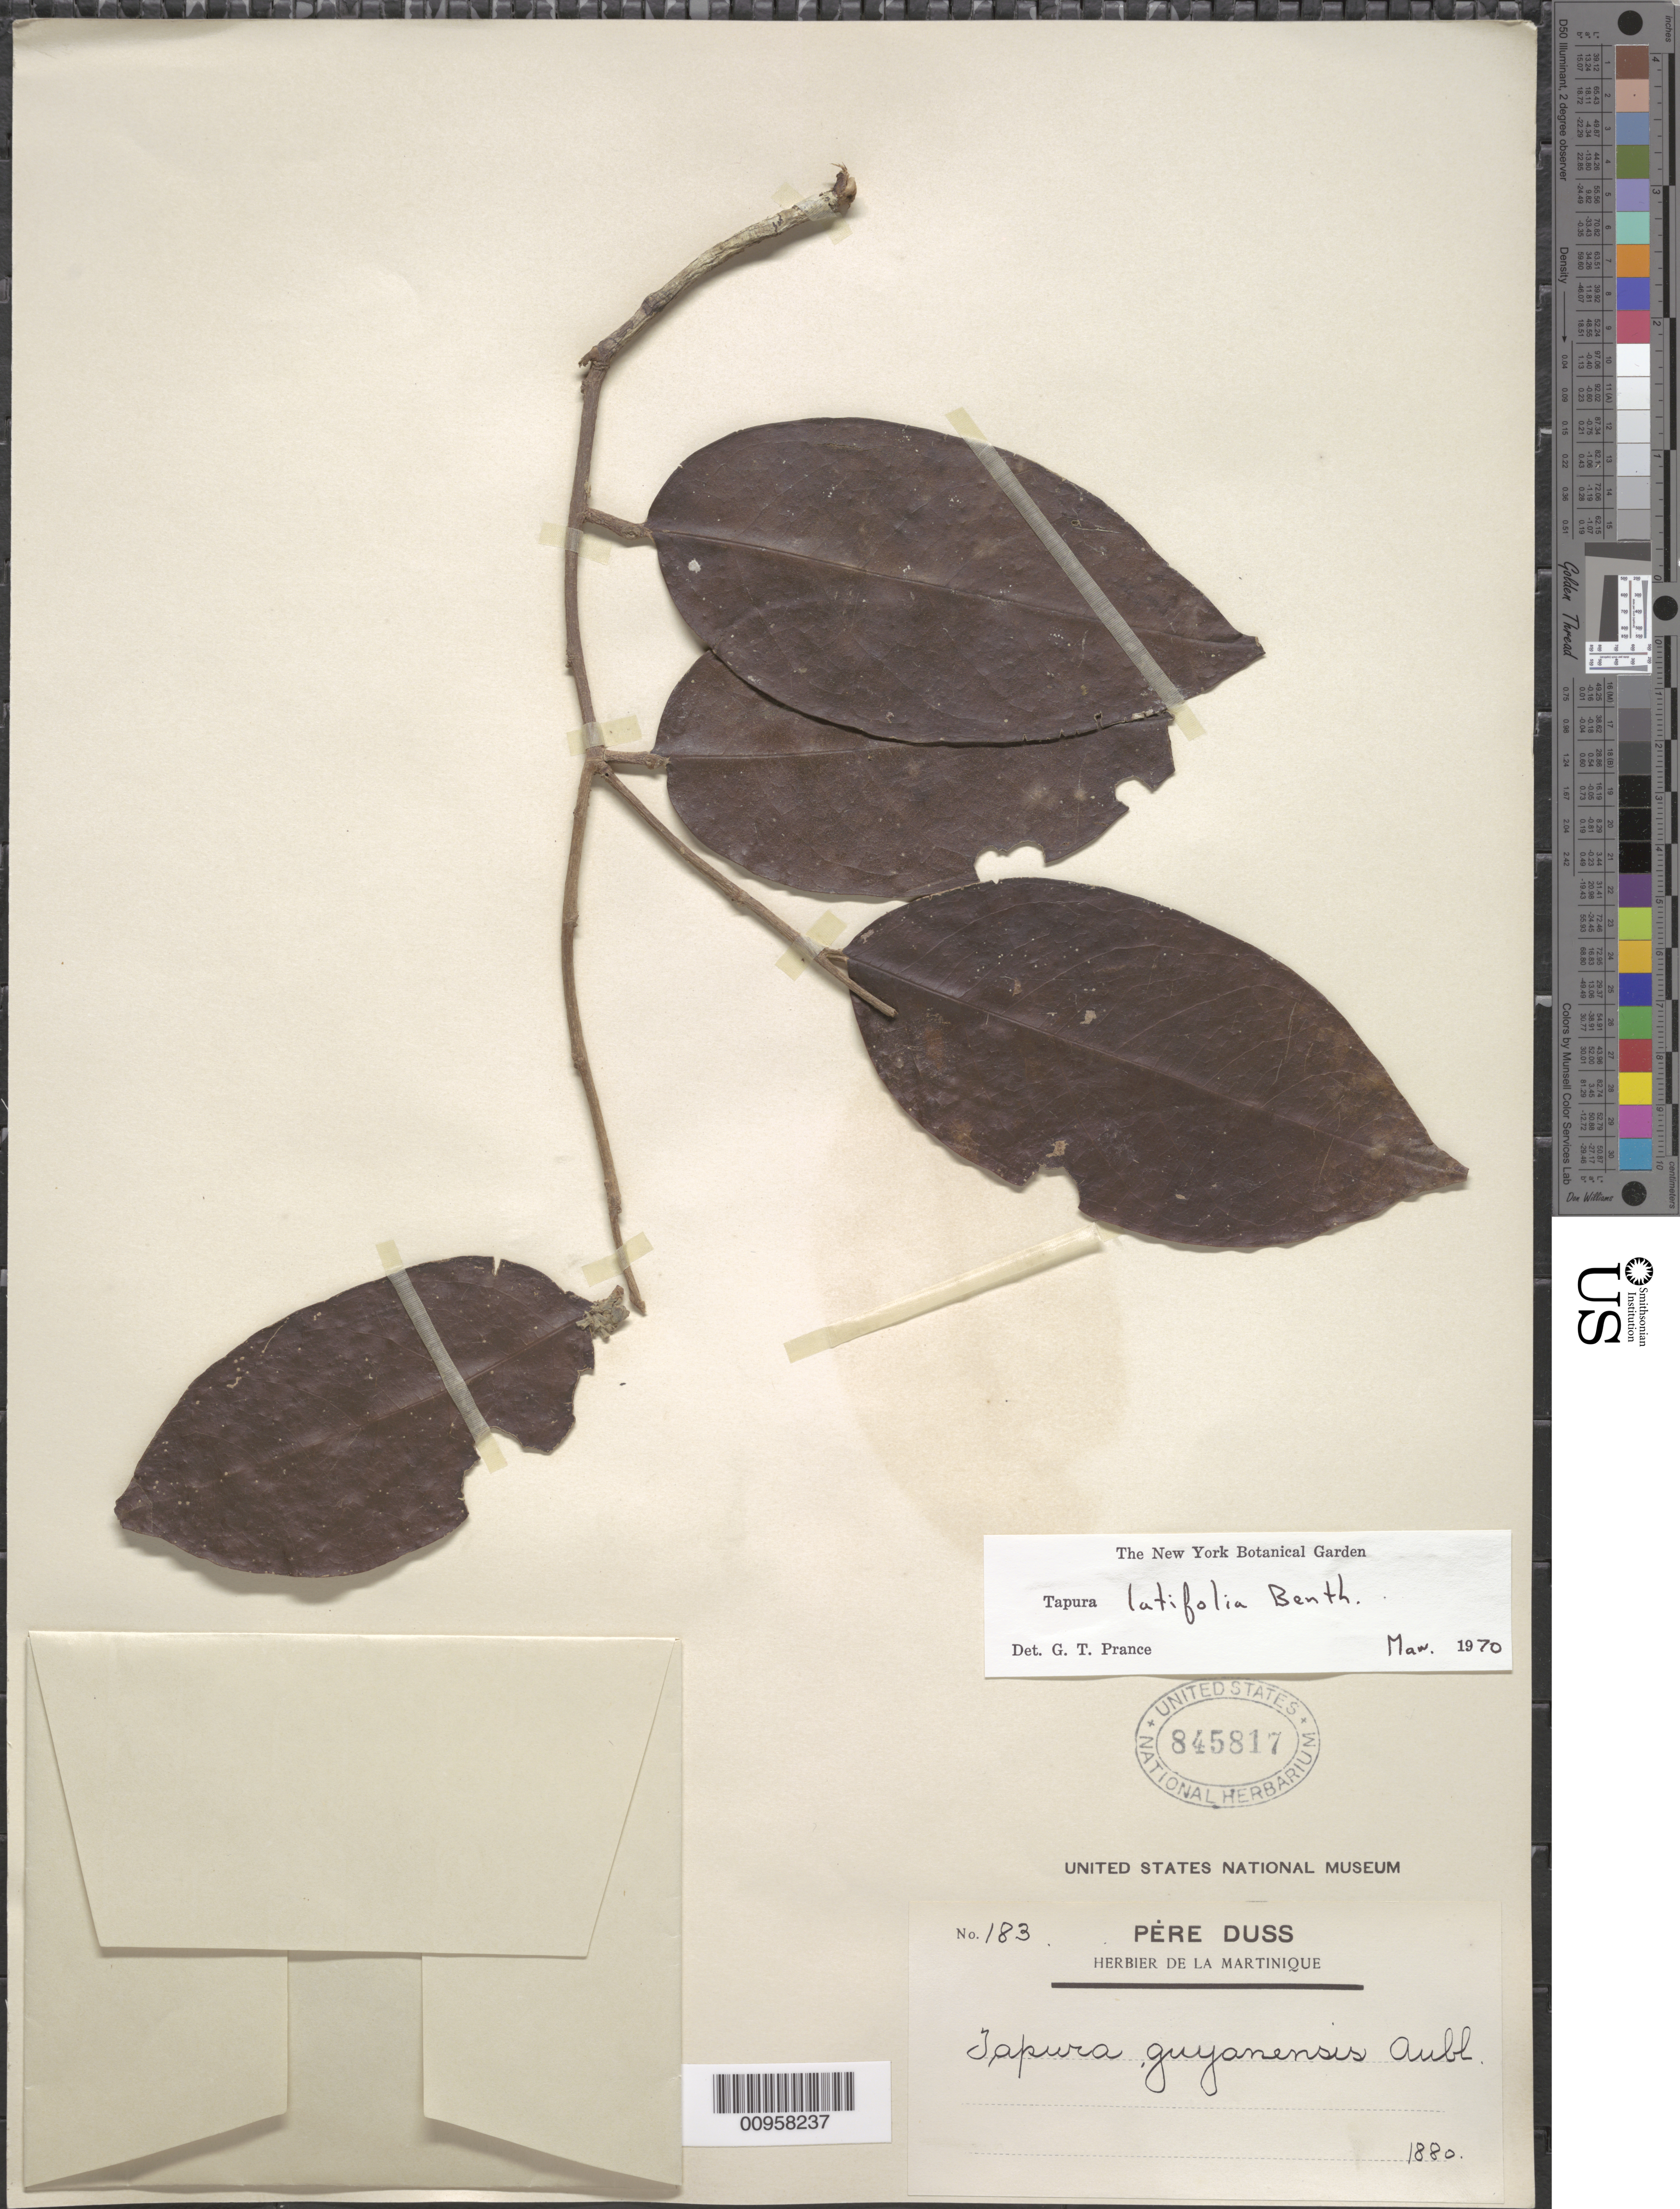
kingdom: Plantae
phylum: Tracheophyta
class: Magnoliopsida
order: Malpighiales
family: Dichapetalaceae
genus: Tapura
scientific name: Tapura latifolia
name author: Benth.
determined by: Prance, G. T.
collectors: Père Duss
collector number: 183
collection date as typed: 1880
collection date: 1880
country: Martinique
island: Martinique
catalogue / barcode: US 845817